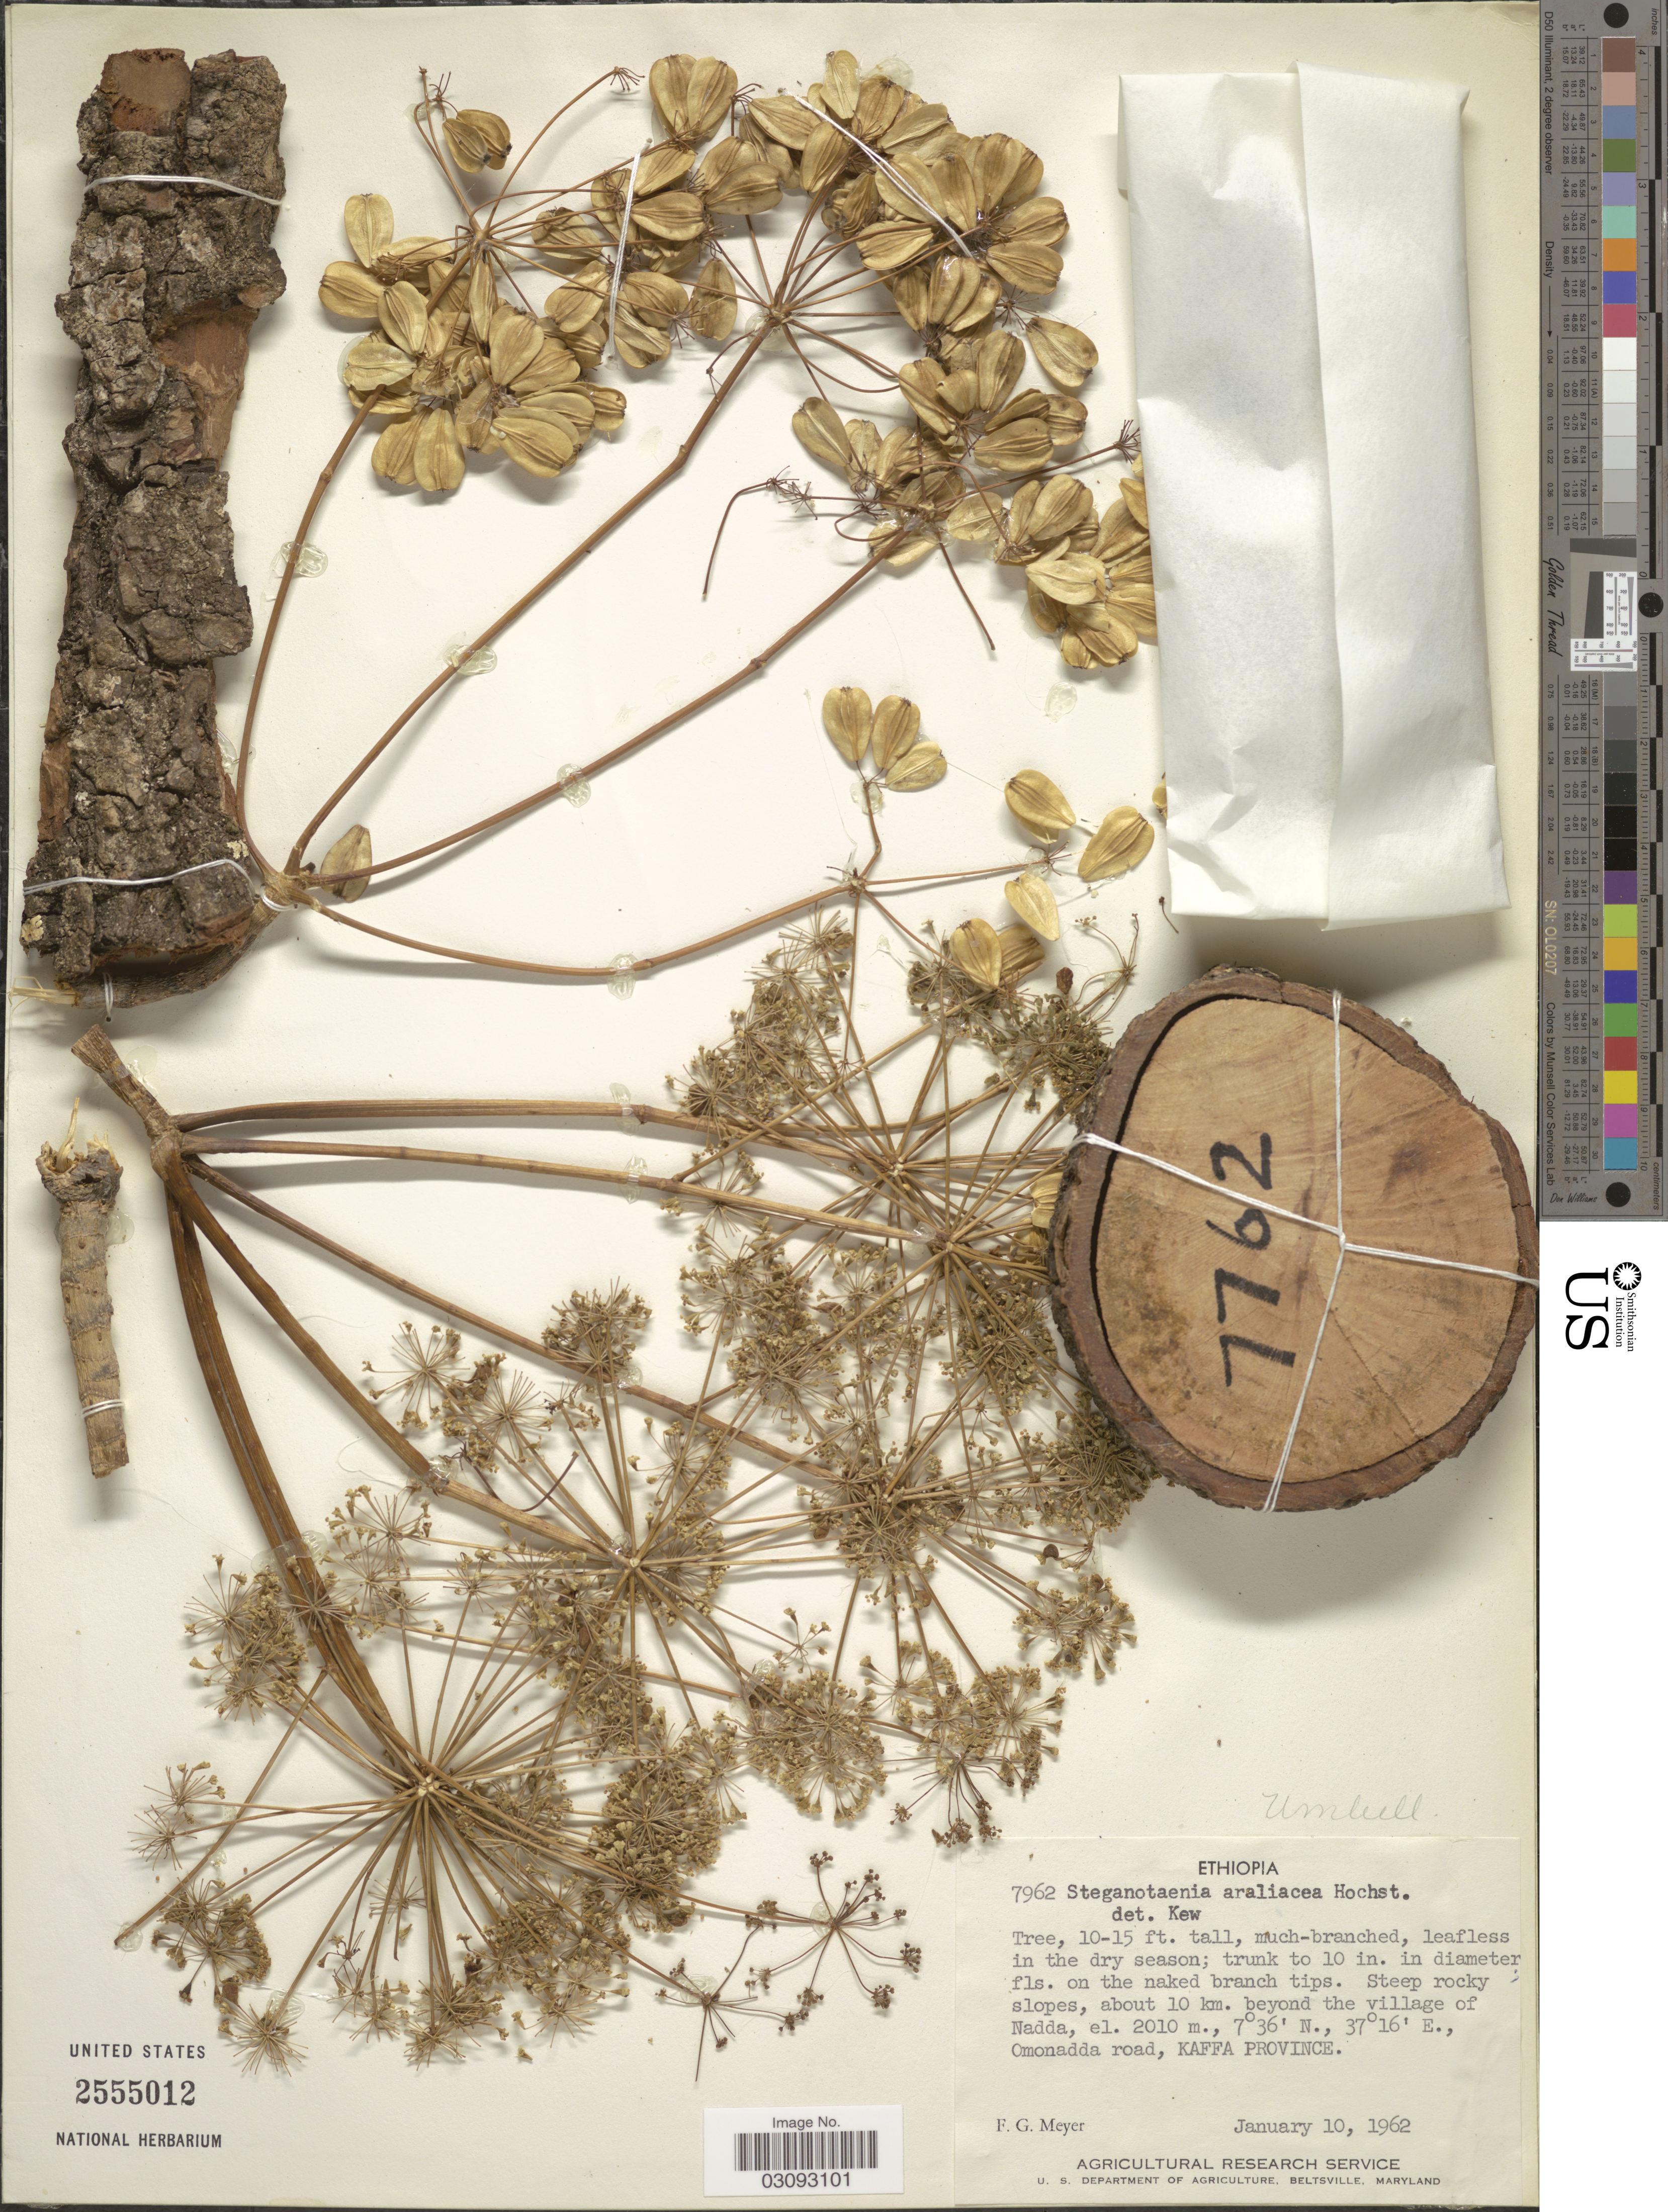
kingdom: Plantae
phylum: Tracheophyta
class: Magnoliopsida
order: Apiales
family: Apiaceae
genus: Peucedanum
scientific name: Peucedanum araliaceum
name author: (Hochst.) Benth. & Hook. f. ex Vatke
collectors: F. G. Meyer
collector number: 7962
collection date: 1962-01-10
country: Ethiopia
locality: About 10 km. beyond the village of Nadda, Omonadda road, Kaffa Province.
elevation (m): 2010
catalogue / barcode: US 2555012